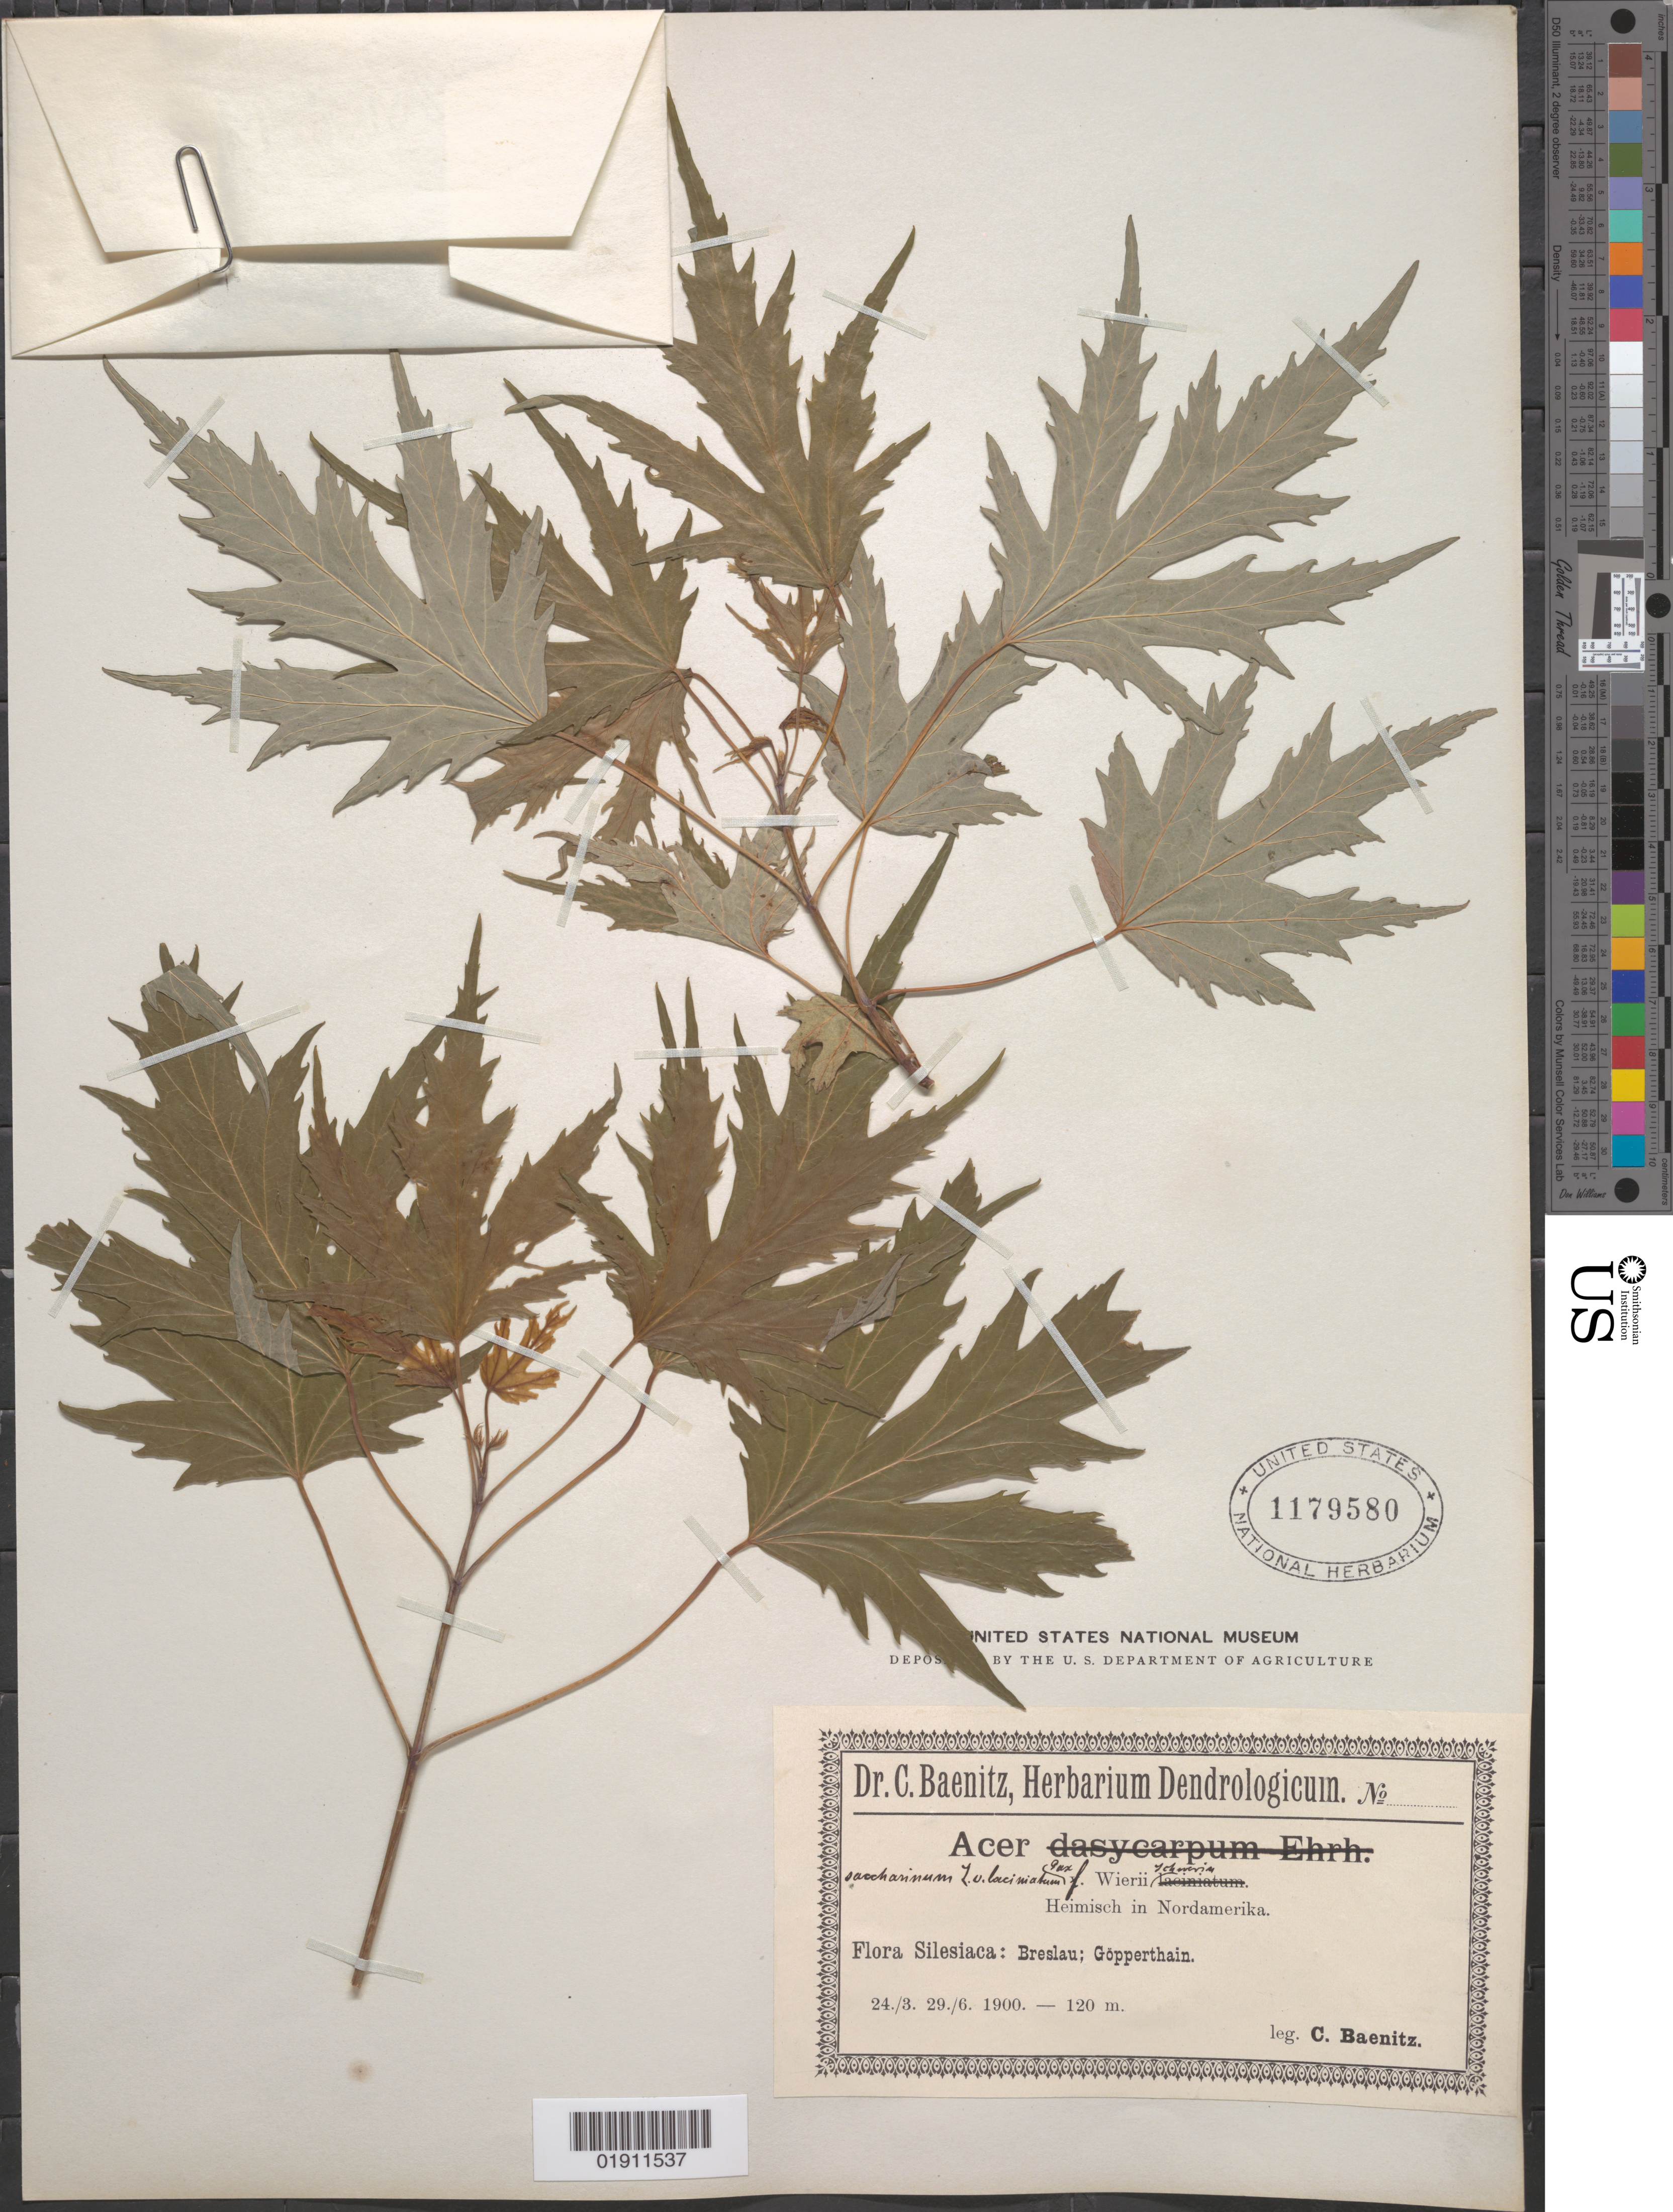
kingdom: Plantae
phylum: Tracheophyta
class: Magnoliopsida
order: Sapindales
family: Sapindaceae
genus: Acer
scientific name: Acer saccharinum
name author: L.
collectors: C. G. Baenitz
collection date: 1900-03-24,1900-06-29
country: Poland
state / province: Dolnoslaskie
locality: Breslau [Wrocław], Gopperthain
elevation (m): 120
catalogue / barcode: US 1179580